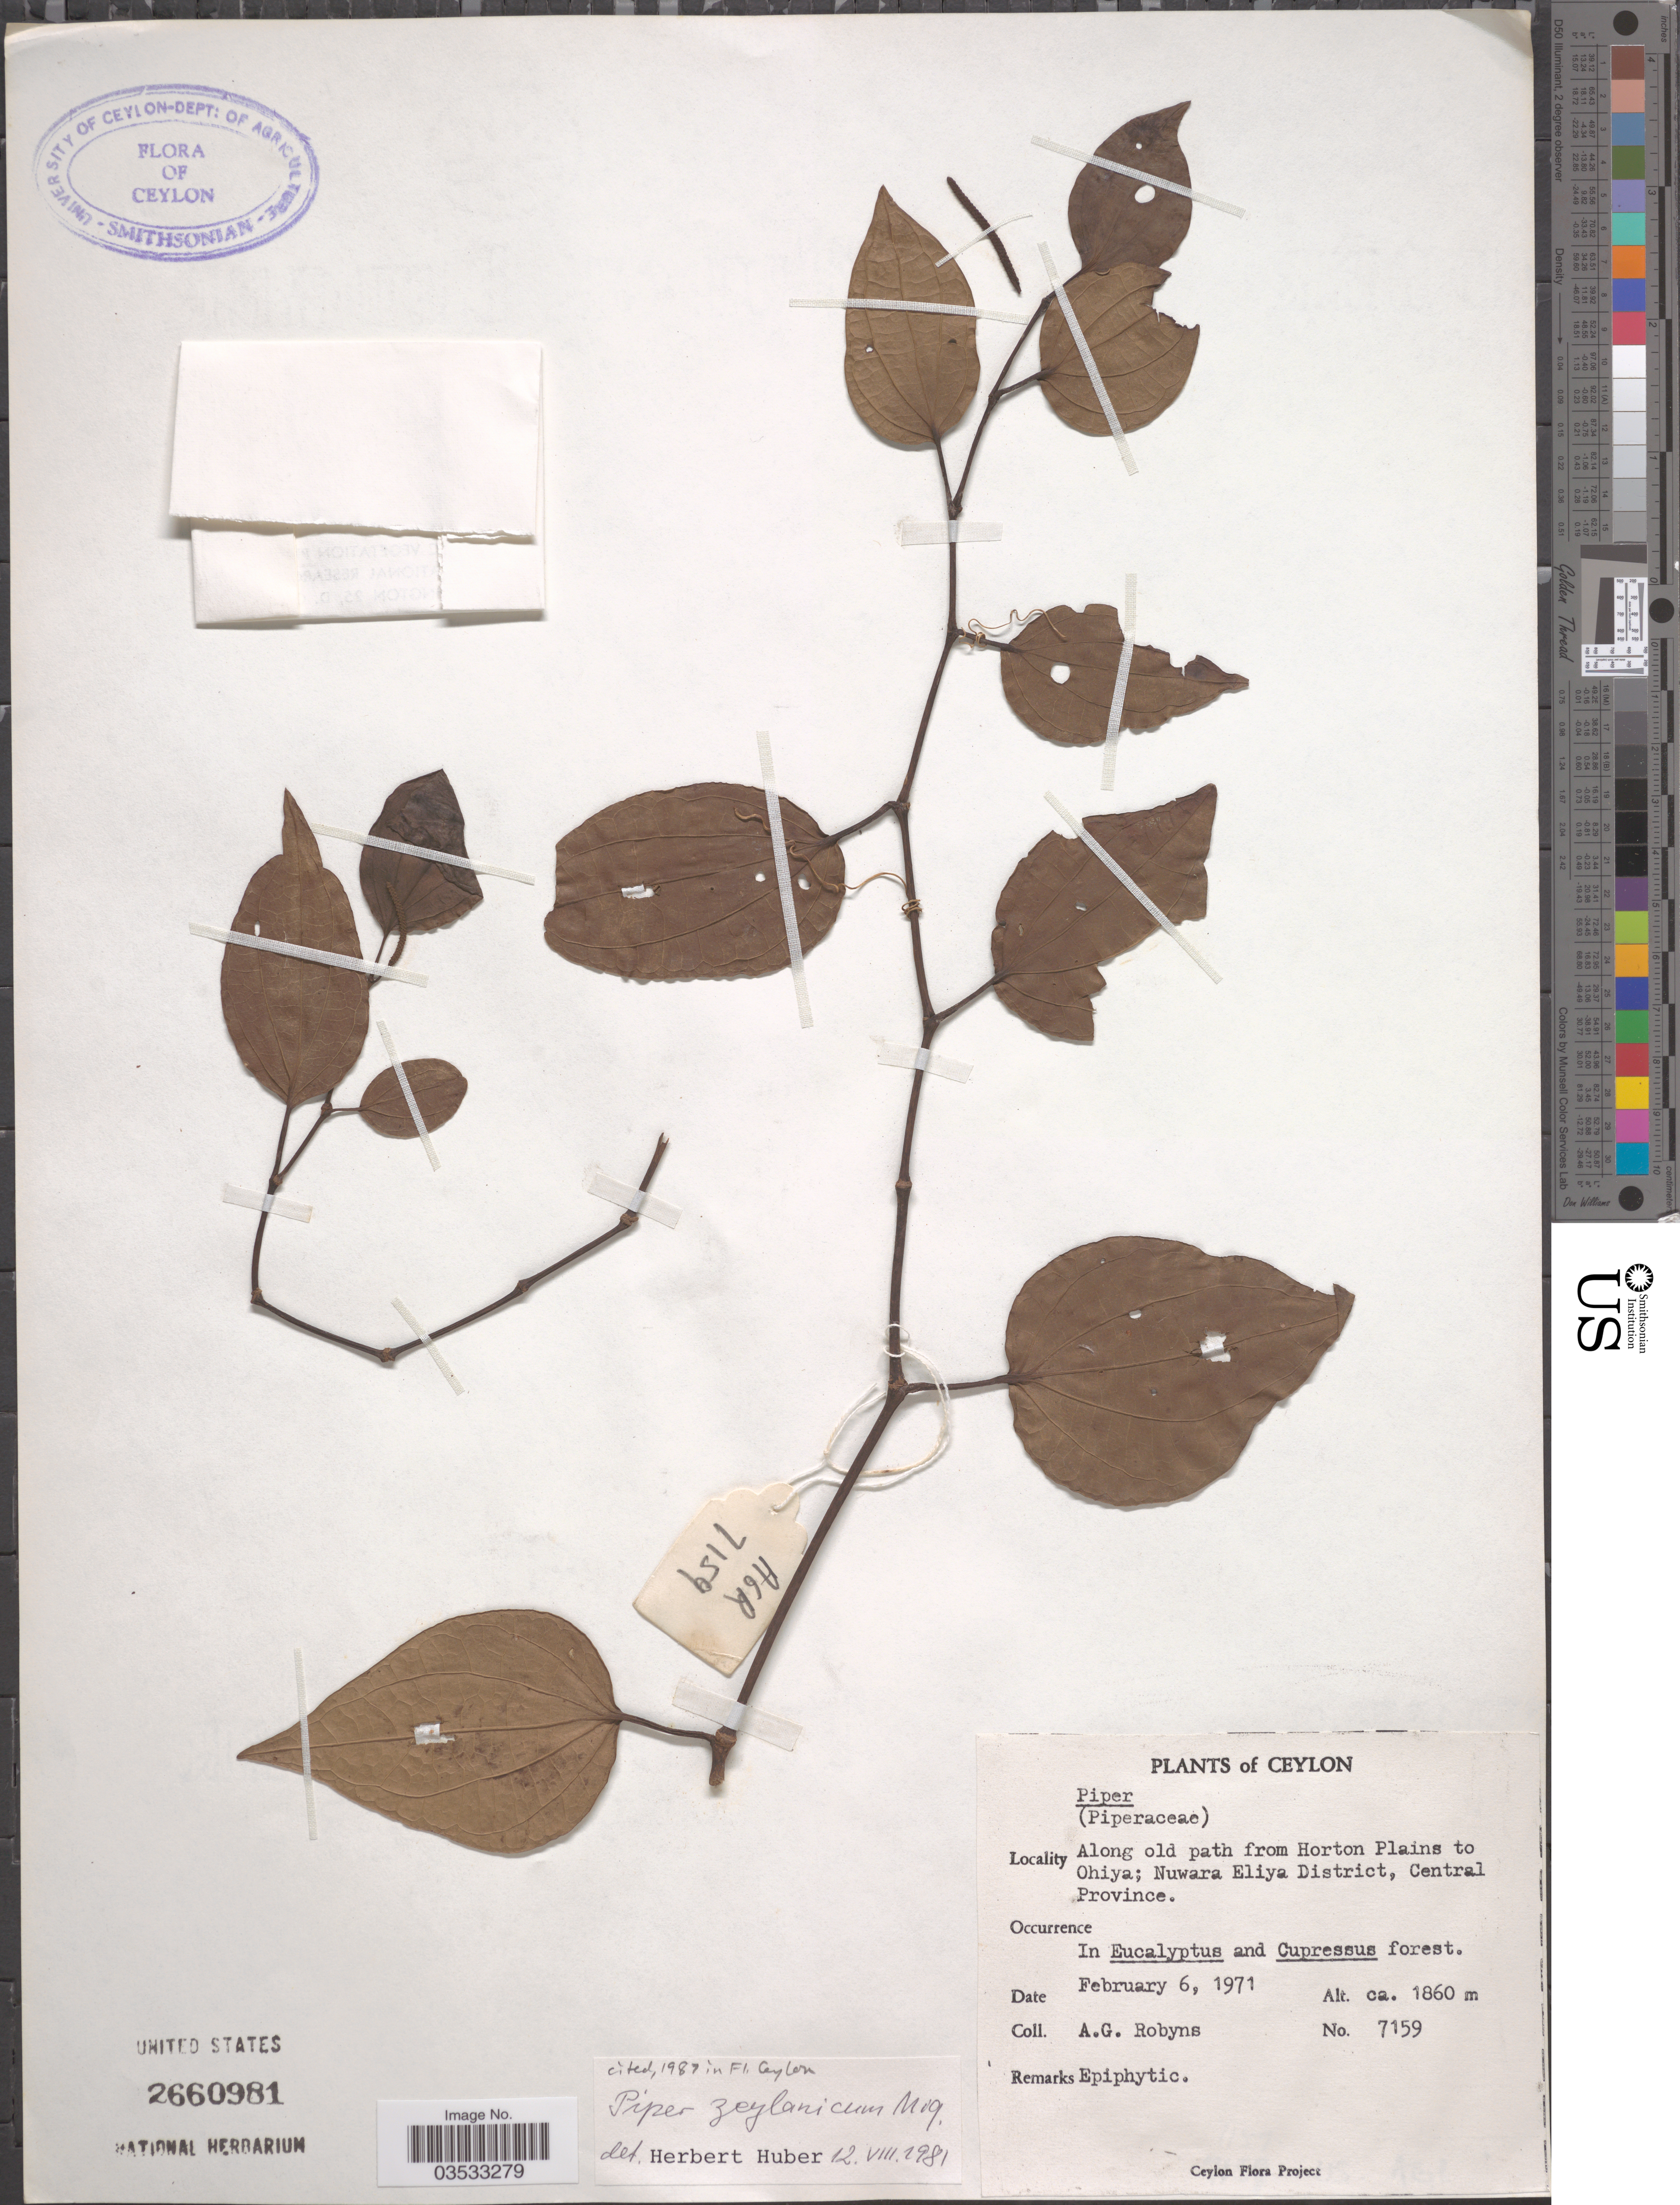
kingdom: Plantae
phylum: Tracheophyta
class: Magnoliopsida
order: Piperales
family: Piperaceae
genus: Piper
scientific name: Piper zeylanicum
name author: Miq.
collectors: A. Robyns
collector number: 7159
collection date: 1971-02-06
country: Sri Lanka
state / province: Central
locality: Ceylon. Along old path from Horton Plains to Ohiya; Nuwara Eliya District.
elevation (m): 1860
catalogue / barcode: US 2660981